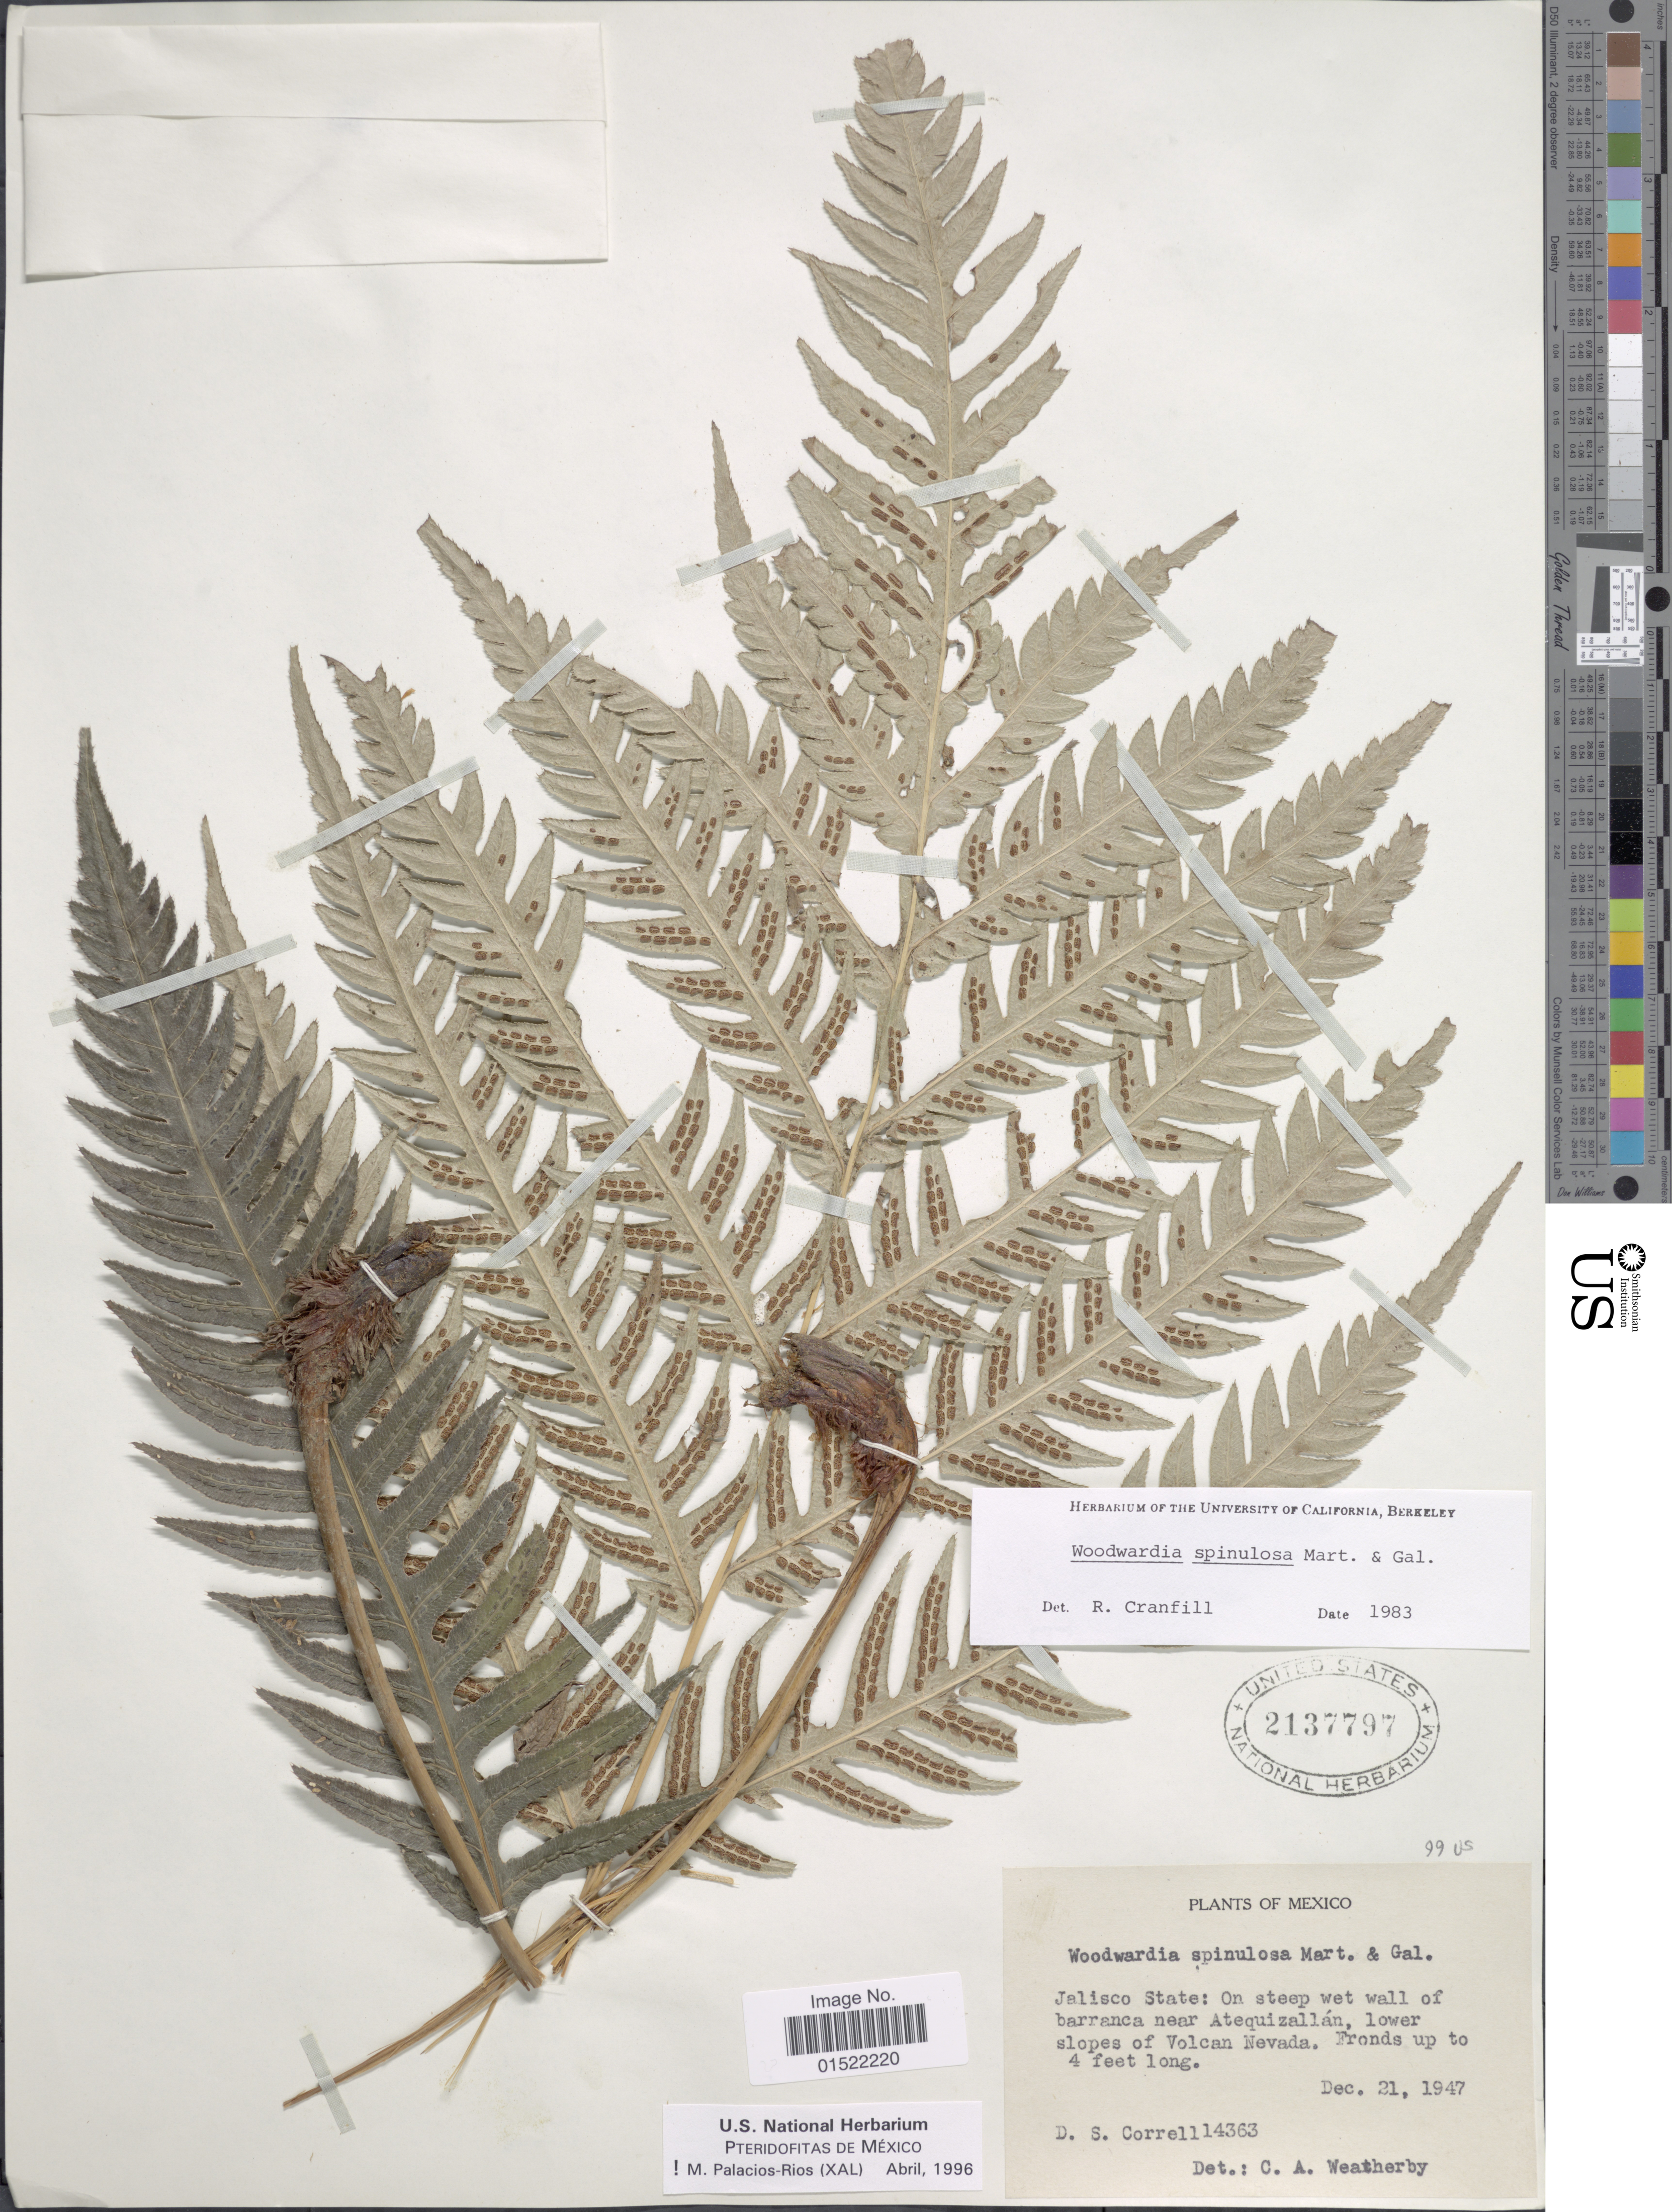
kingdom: Plantae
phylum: Tracheophyta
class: Polypodiopsida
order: Polypodiales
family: Blechnaceae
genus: Woodwardia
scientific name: Woodwardia spinulosa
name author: M. Martens & Galeotti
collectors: D. S. Correll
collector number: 14363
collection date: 1947-12-21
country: Mexico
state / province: Jalisco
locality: Jalisco State: on steep wet wall of barranca near Atequizallan, lower slopes of Volcan Nevada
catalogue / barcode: US 2137797